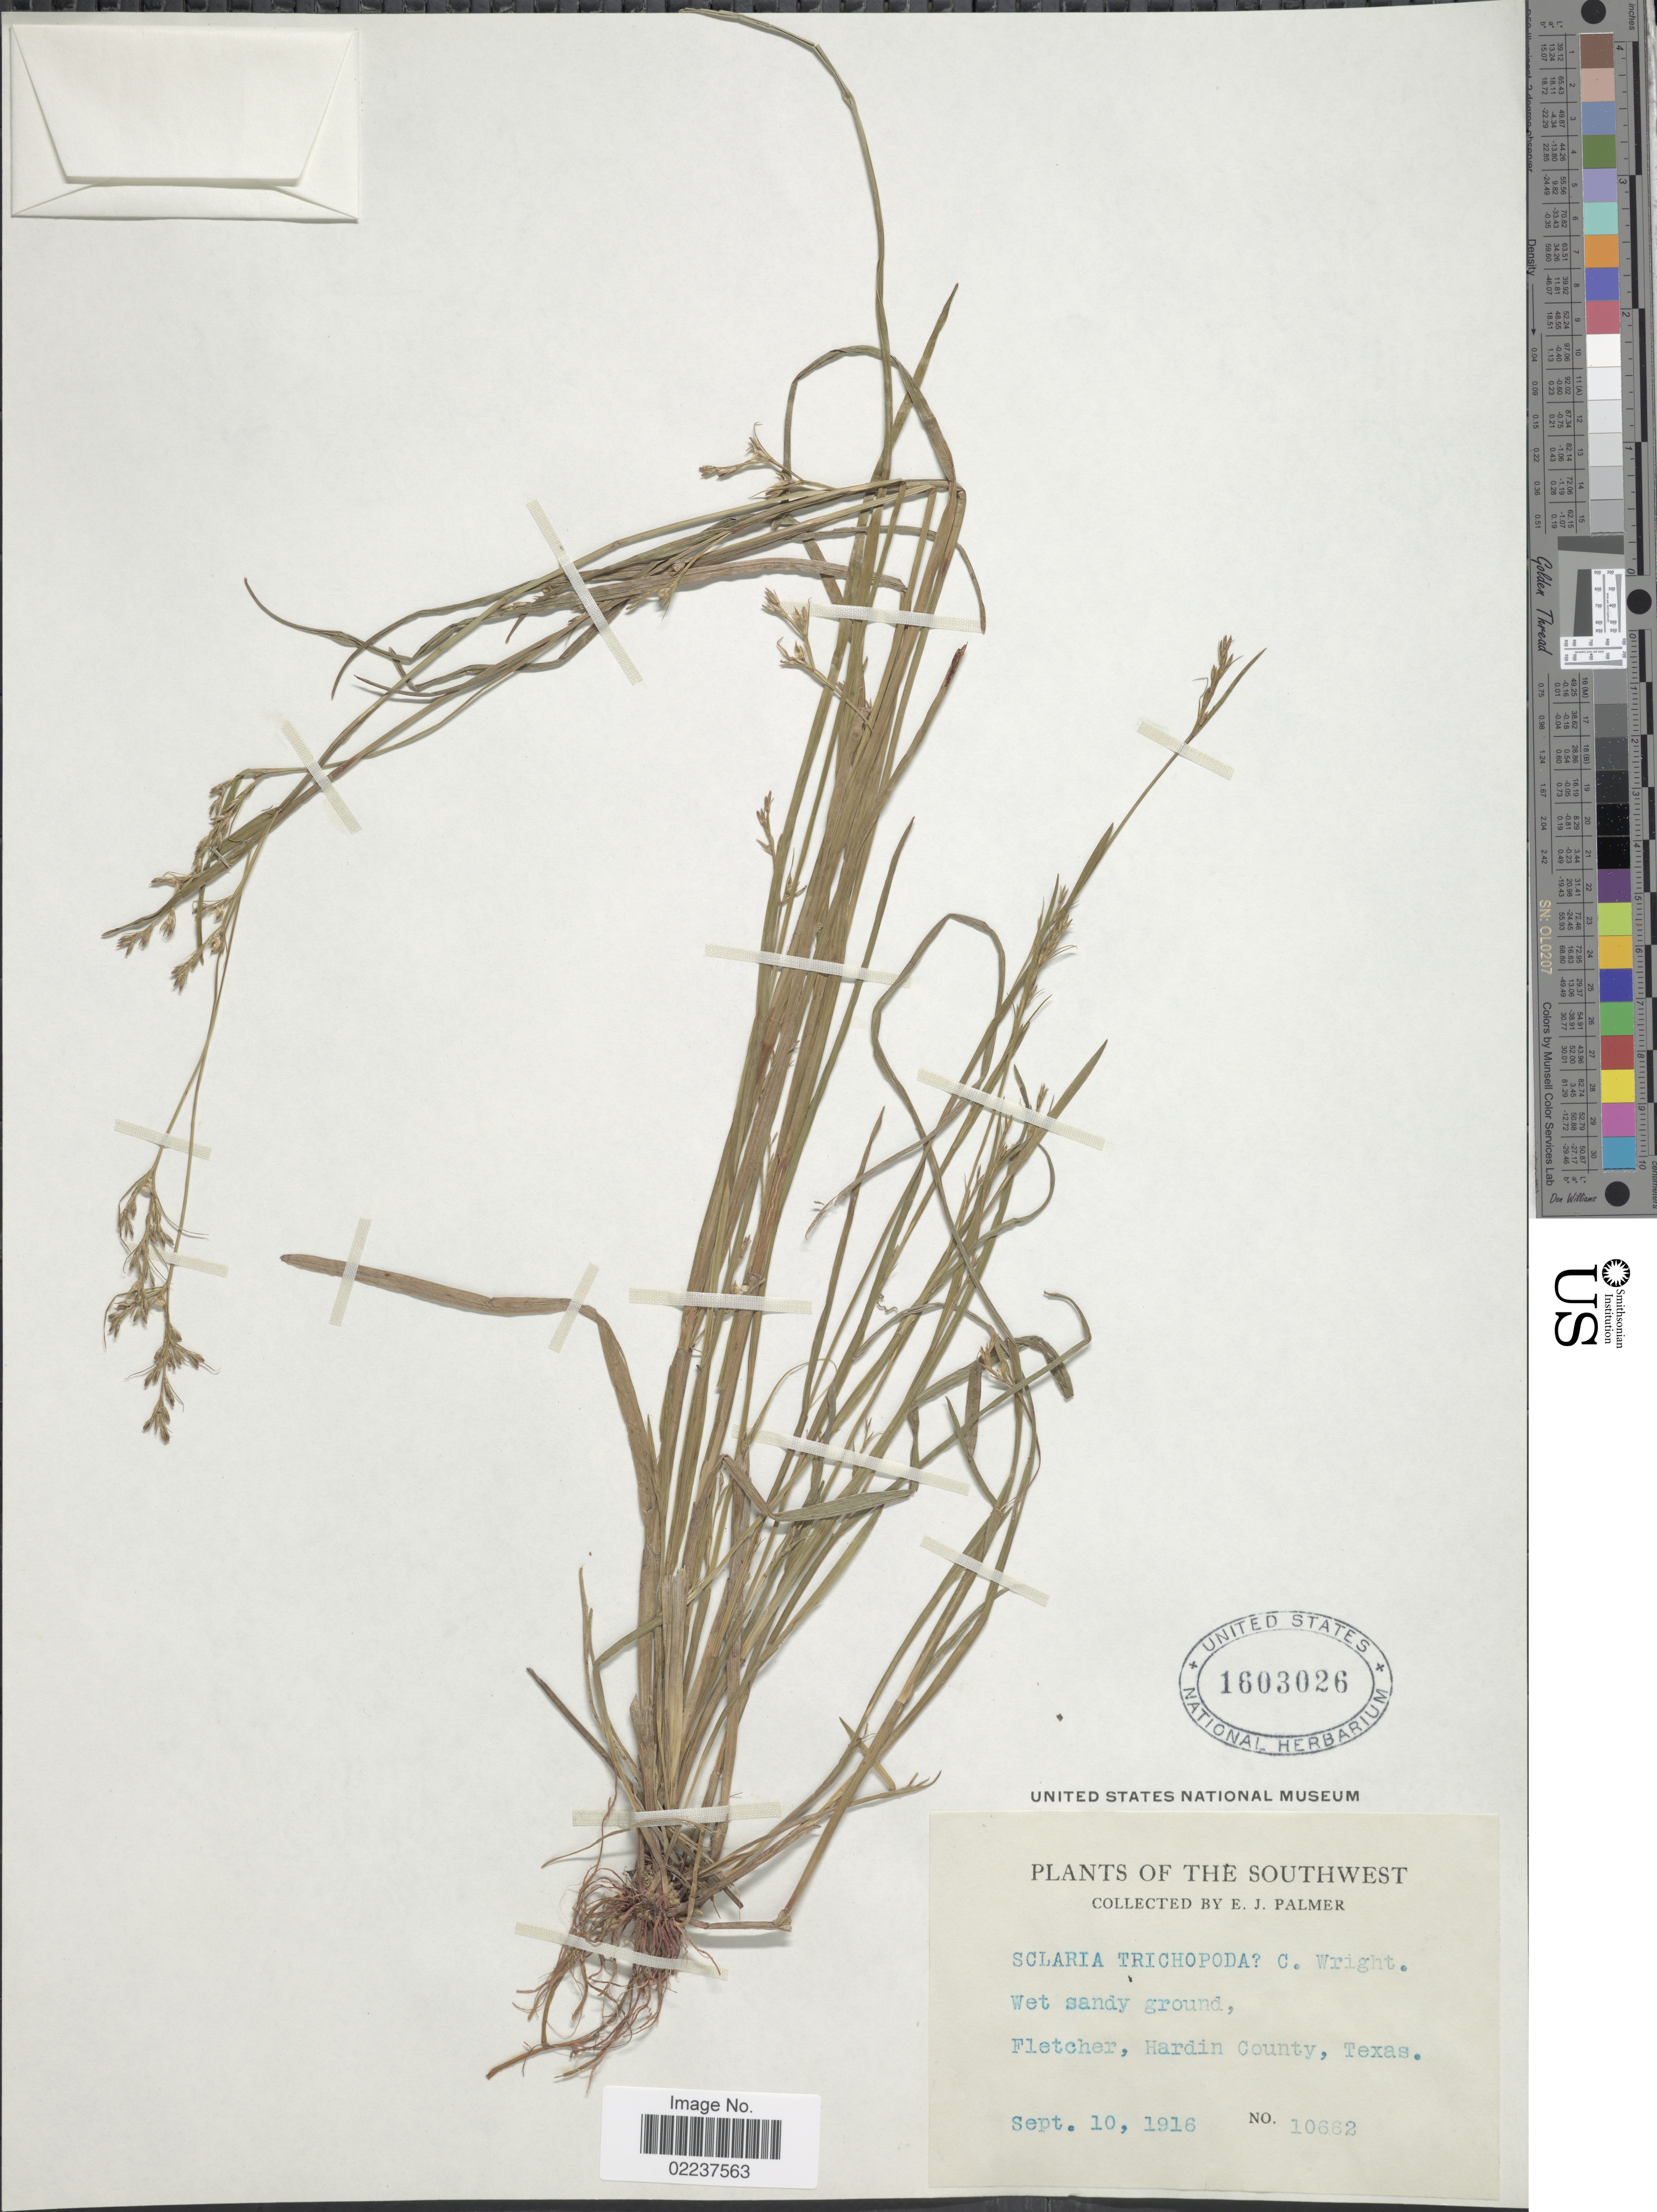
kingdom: Plantae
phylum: Tracheophyta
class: Liliopsida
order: Poales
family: Cyperaceae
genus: Scleria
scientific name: Scleria muehlenbergii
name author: Steud.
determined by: Strong, Mark T., (BOT), Smithsonian Institution - National Museum of Natural History (UNITED STATES)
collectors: E. J. Palmer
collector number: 10662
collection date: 1916-09-10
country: United States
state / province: Texas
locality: The Southwest, Fletcher, Hardin County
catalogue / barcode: US 1603026